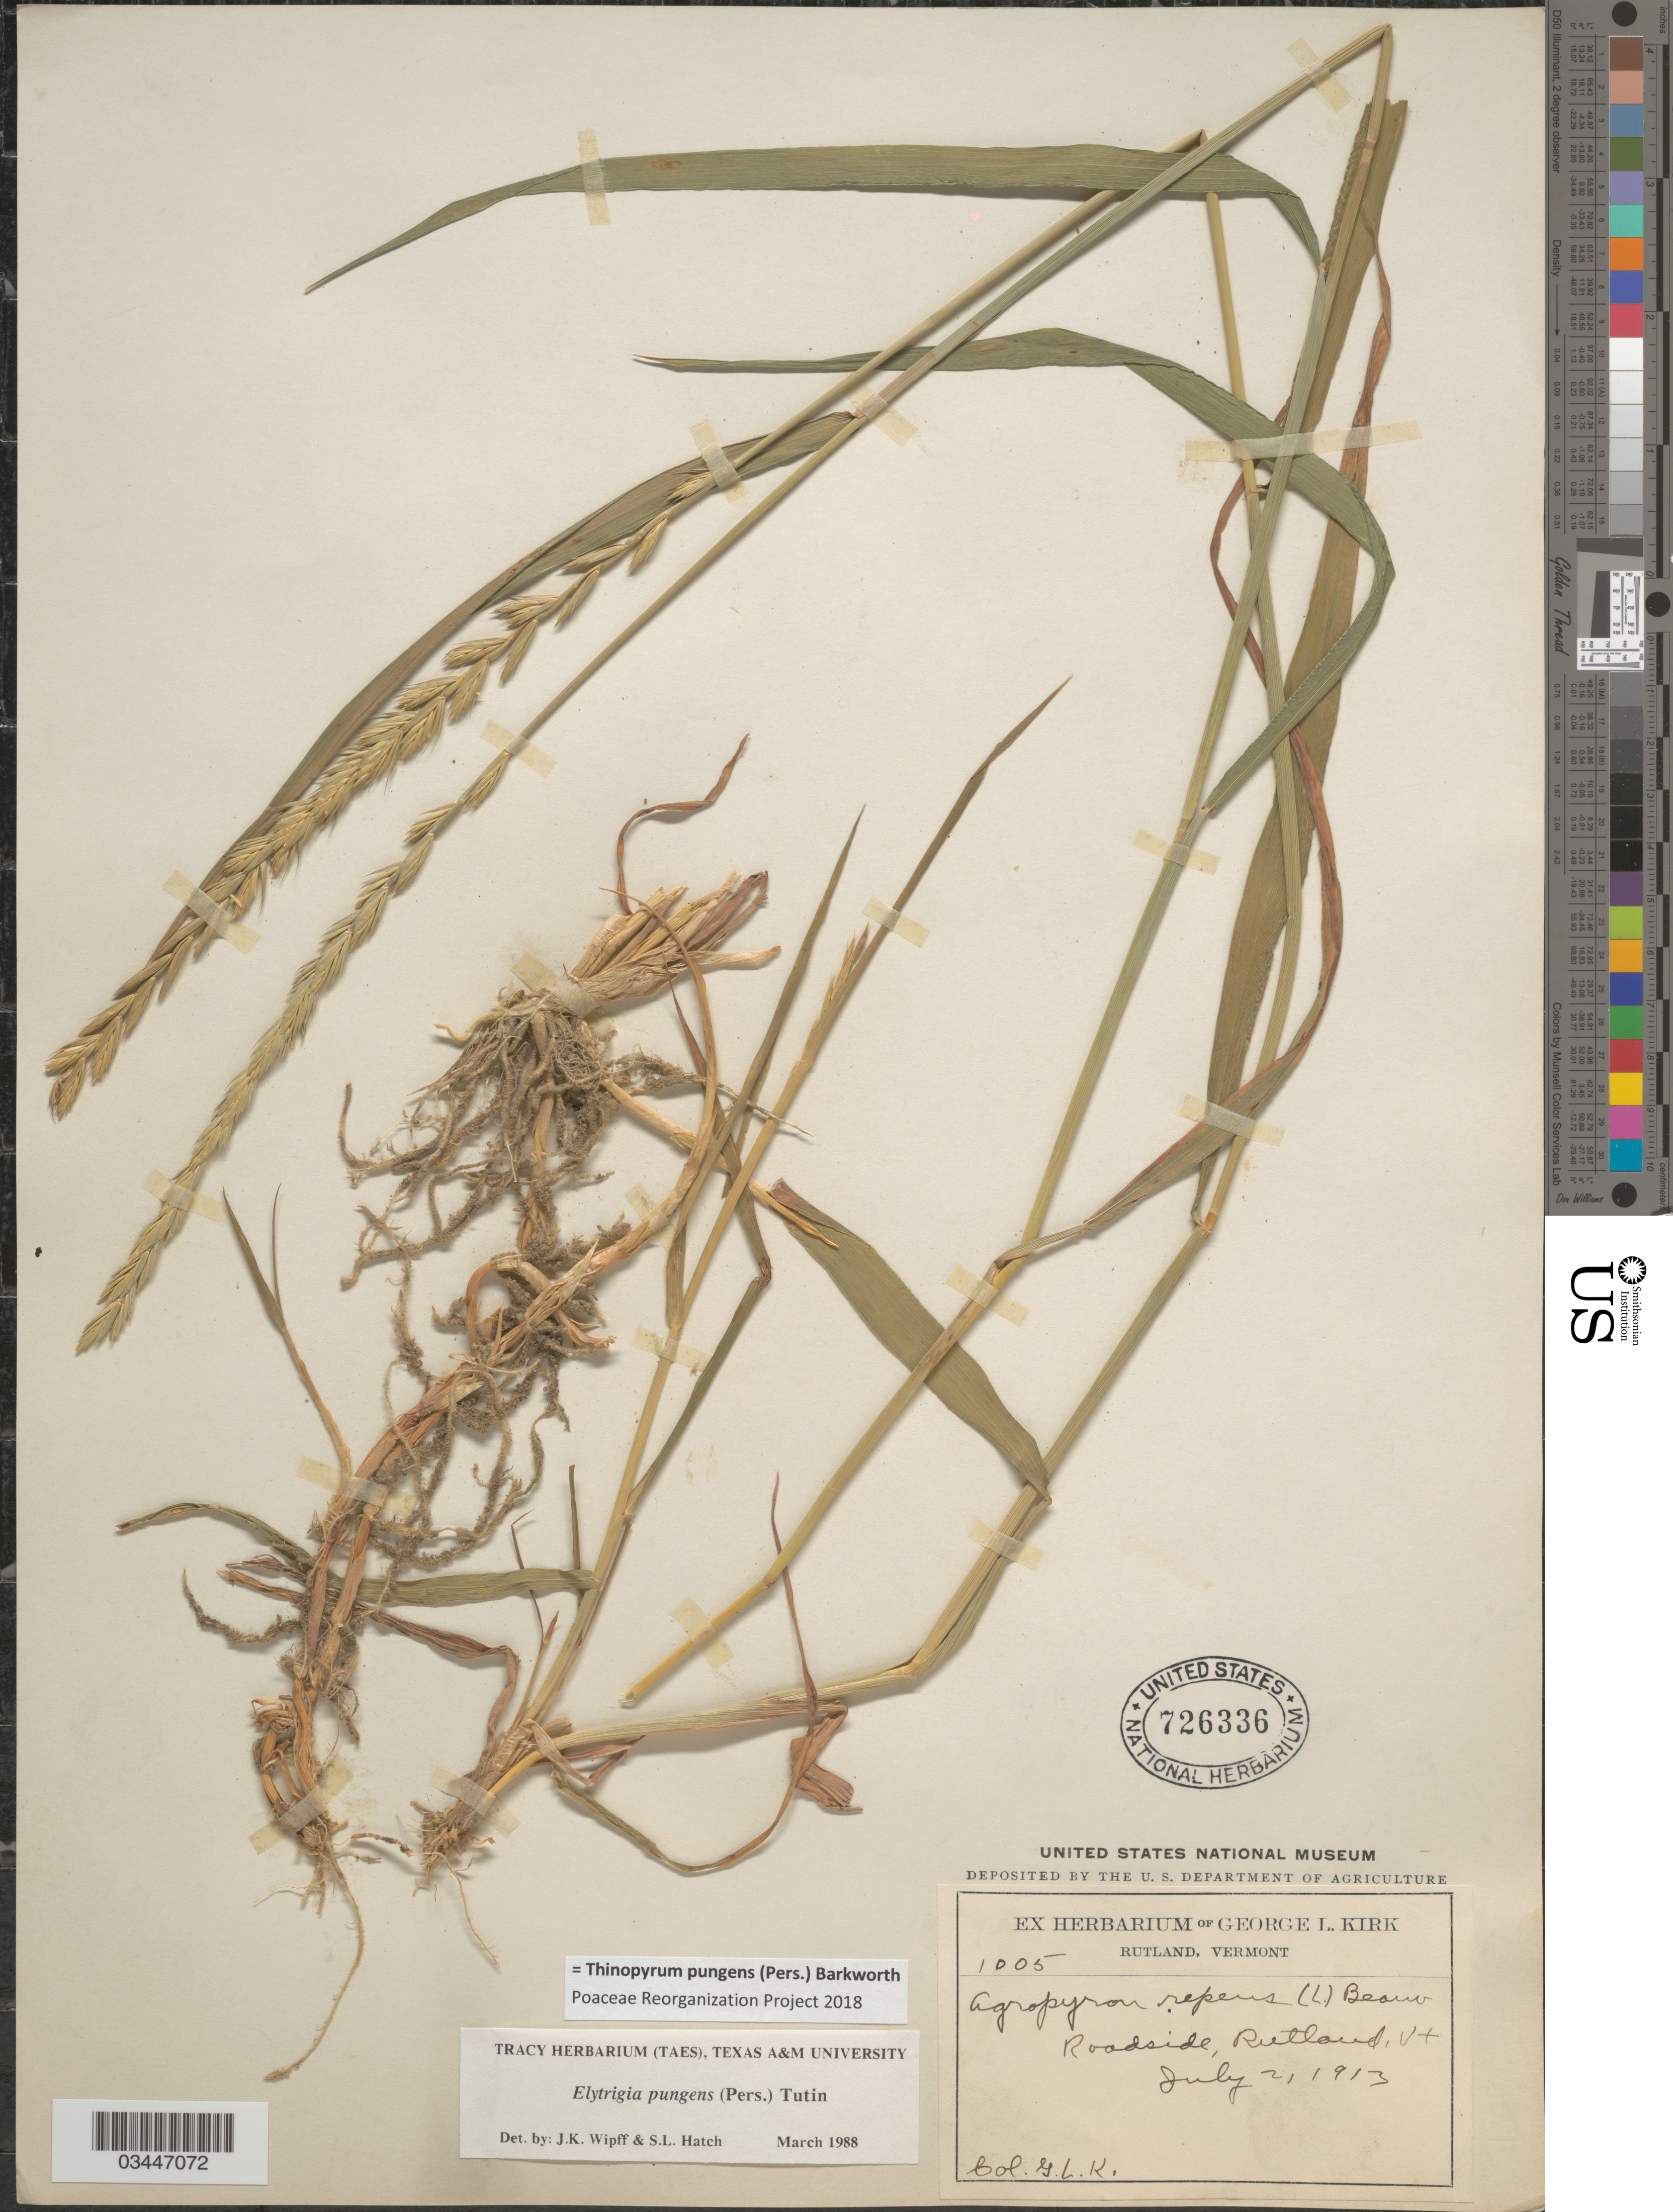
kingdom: Plantae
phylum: Tracheophyta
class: Liliopsida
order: Poales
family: Poaceae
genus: Thinopyrum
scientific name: Thinopyrum pungens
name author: (Pers.) Barkworth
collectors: G. Kirk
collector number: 1005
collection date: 1913-07-02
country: United States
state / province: Vermont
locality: Roadside, Rutland.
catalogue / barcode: US 726336